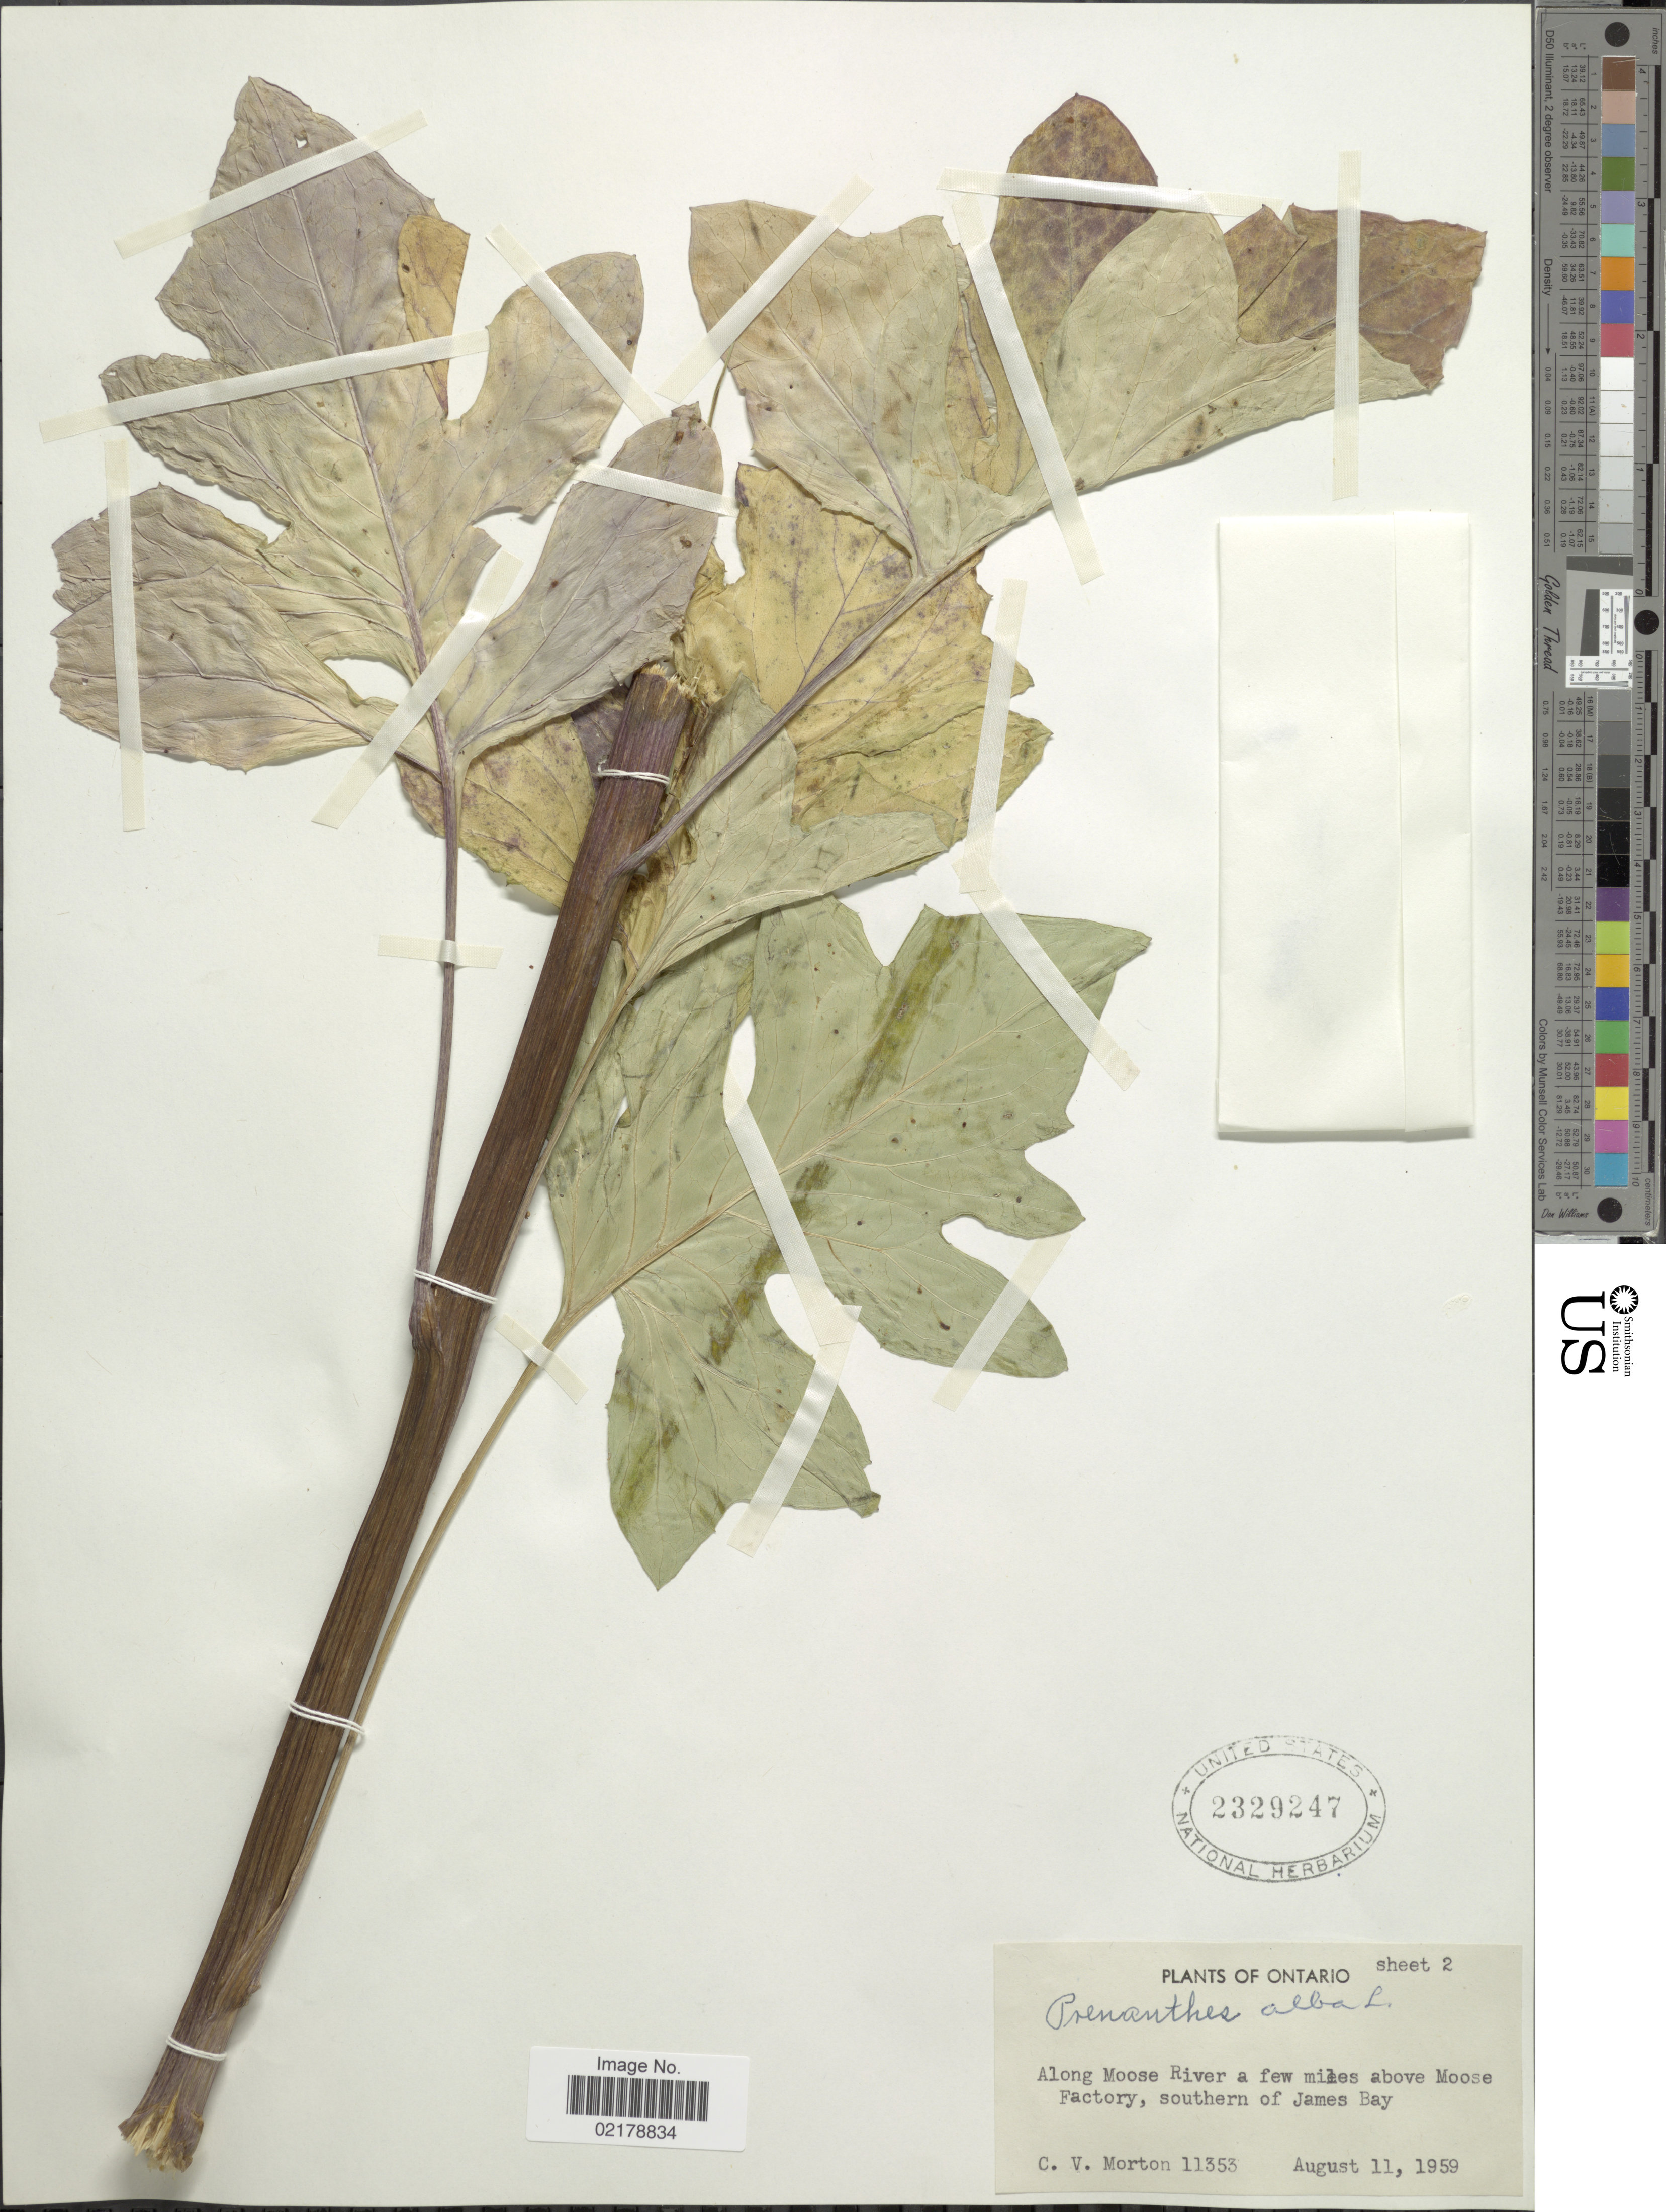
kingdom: Plantae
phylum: Tracheophyta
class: Magnoliopsida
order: Asterales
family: Asteraceae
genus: Nabalus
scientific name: Nabalus albus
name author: (L.) Hook.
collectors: C. V. Morton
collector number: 11353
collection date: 1959-08-11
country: Canada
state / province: Ontario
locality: Along Moose River a few miles above Moose Factory, southern of James Bay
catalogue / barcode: US 2329247